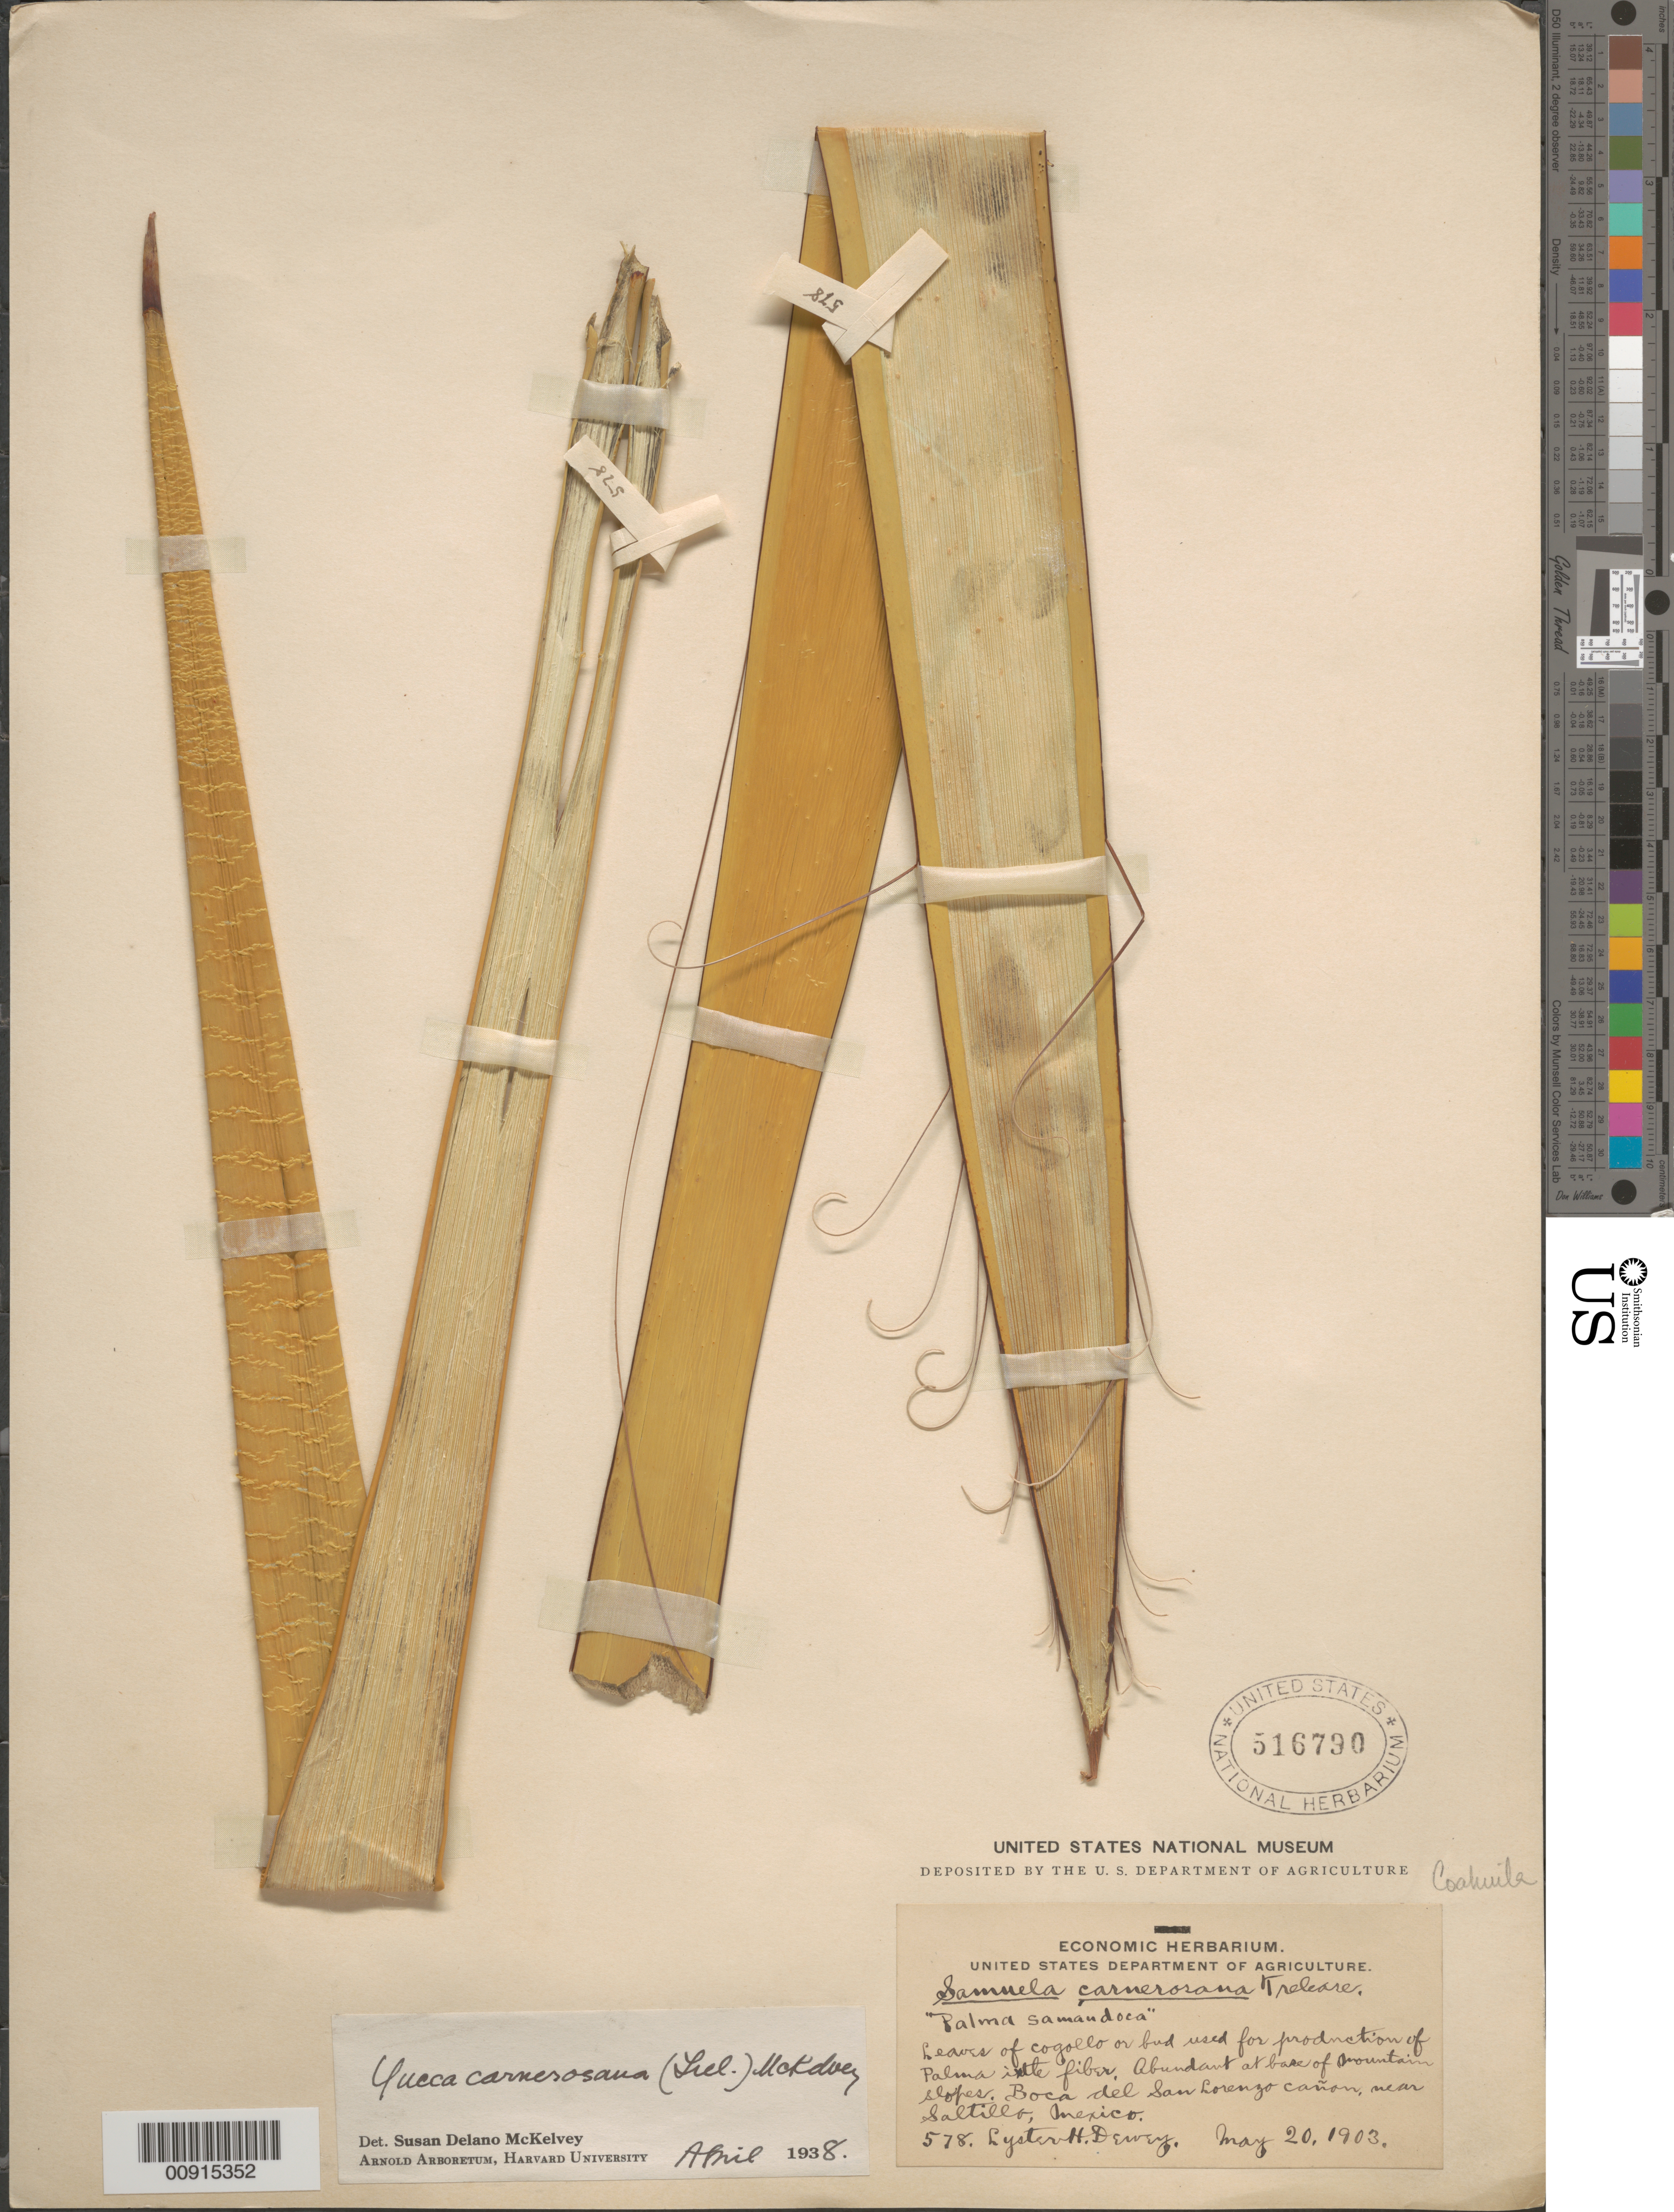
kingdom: Plantae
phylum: Tracheophyta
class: Liliopsida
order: Asparagales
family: Asparagaceae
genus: Yucca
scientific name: Yucca carnerosana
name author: (Trel.) McKelvey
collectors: L. H. Dewey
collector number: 578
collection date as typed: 20 May 1903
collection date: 1903-05-20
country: Mexico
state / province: Coahuila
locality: Boca del San Lorenzo cañon, near Saltillo.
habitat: Abundant at base of mountain slopes.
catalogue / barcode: US 516790